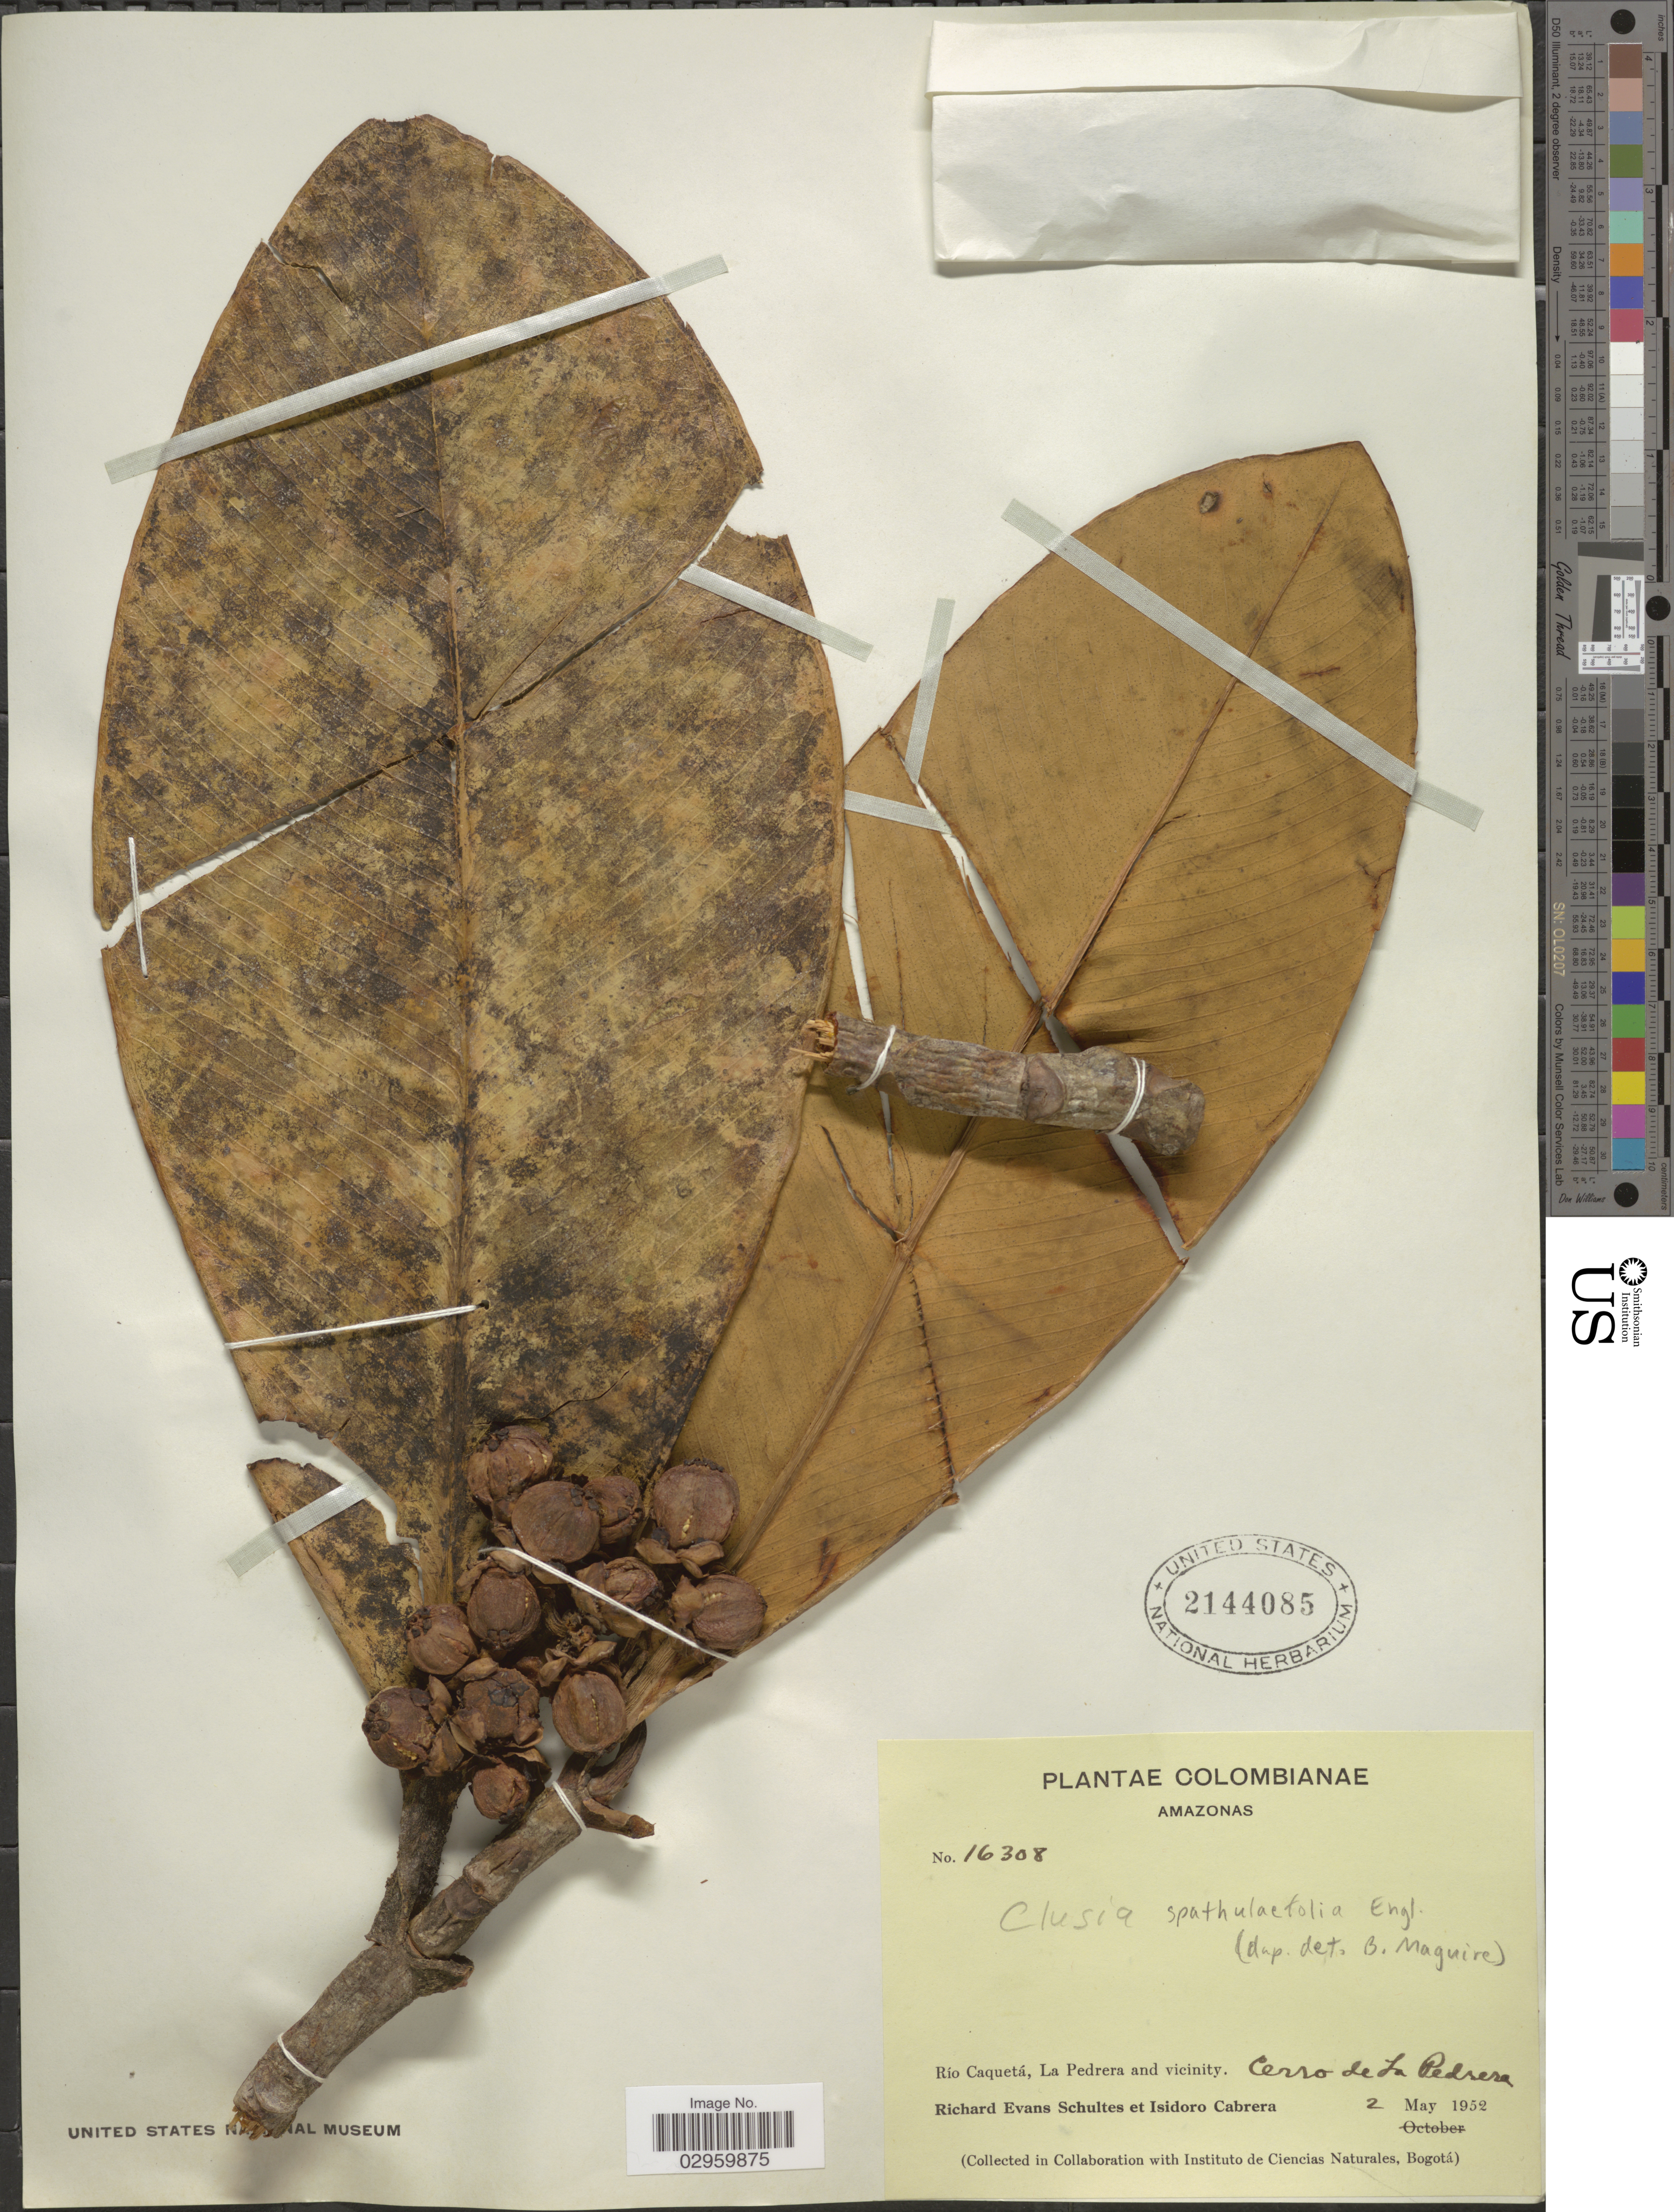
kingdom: Plantae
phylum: Tracheophyta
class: Magnoliopsida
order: Malpighiales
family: Clusiaceae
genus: Clusia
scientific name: Clusia spathulifolia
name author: Engl.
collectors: R. E. Schultes & I. Cabrera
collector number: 16308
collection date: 1952-05-02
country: Colombia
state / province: Amazônas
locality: Río Caquetá, La Pedrera and vicinity, Cerro de La Pedrera.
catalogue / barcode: US 2144085